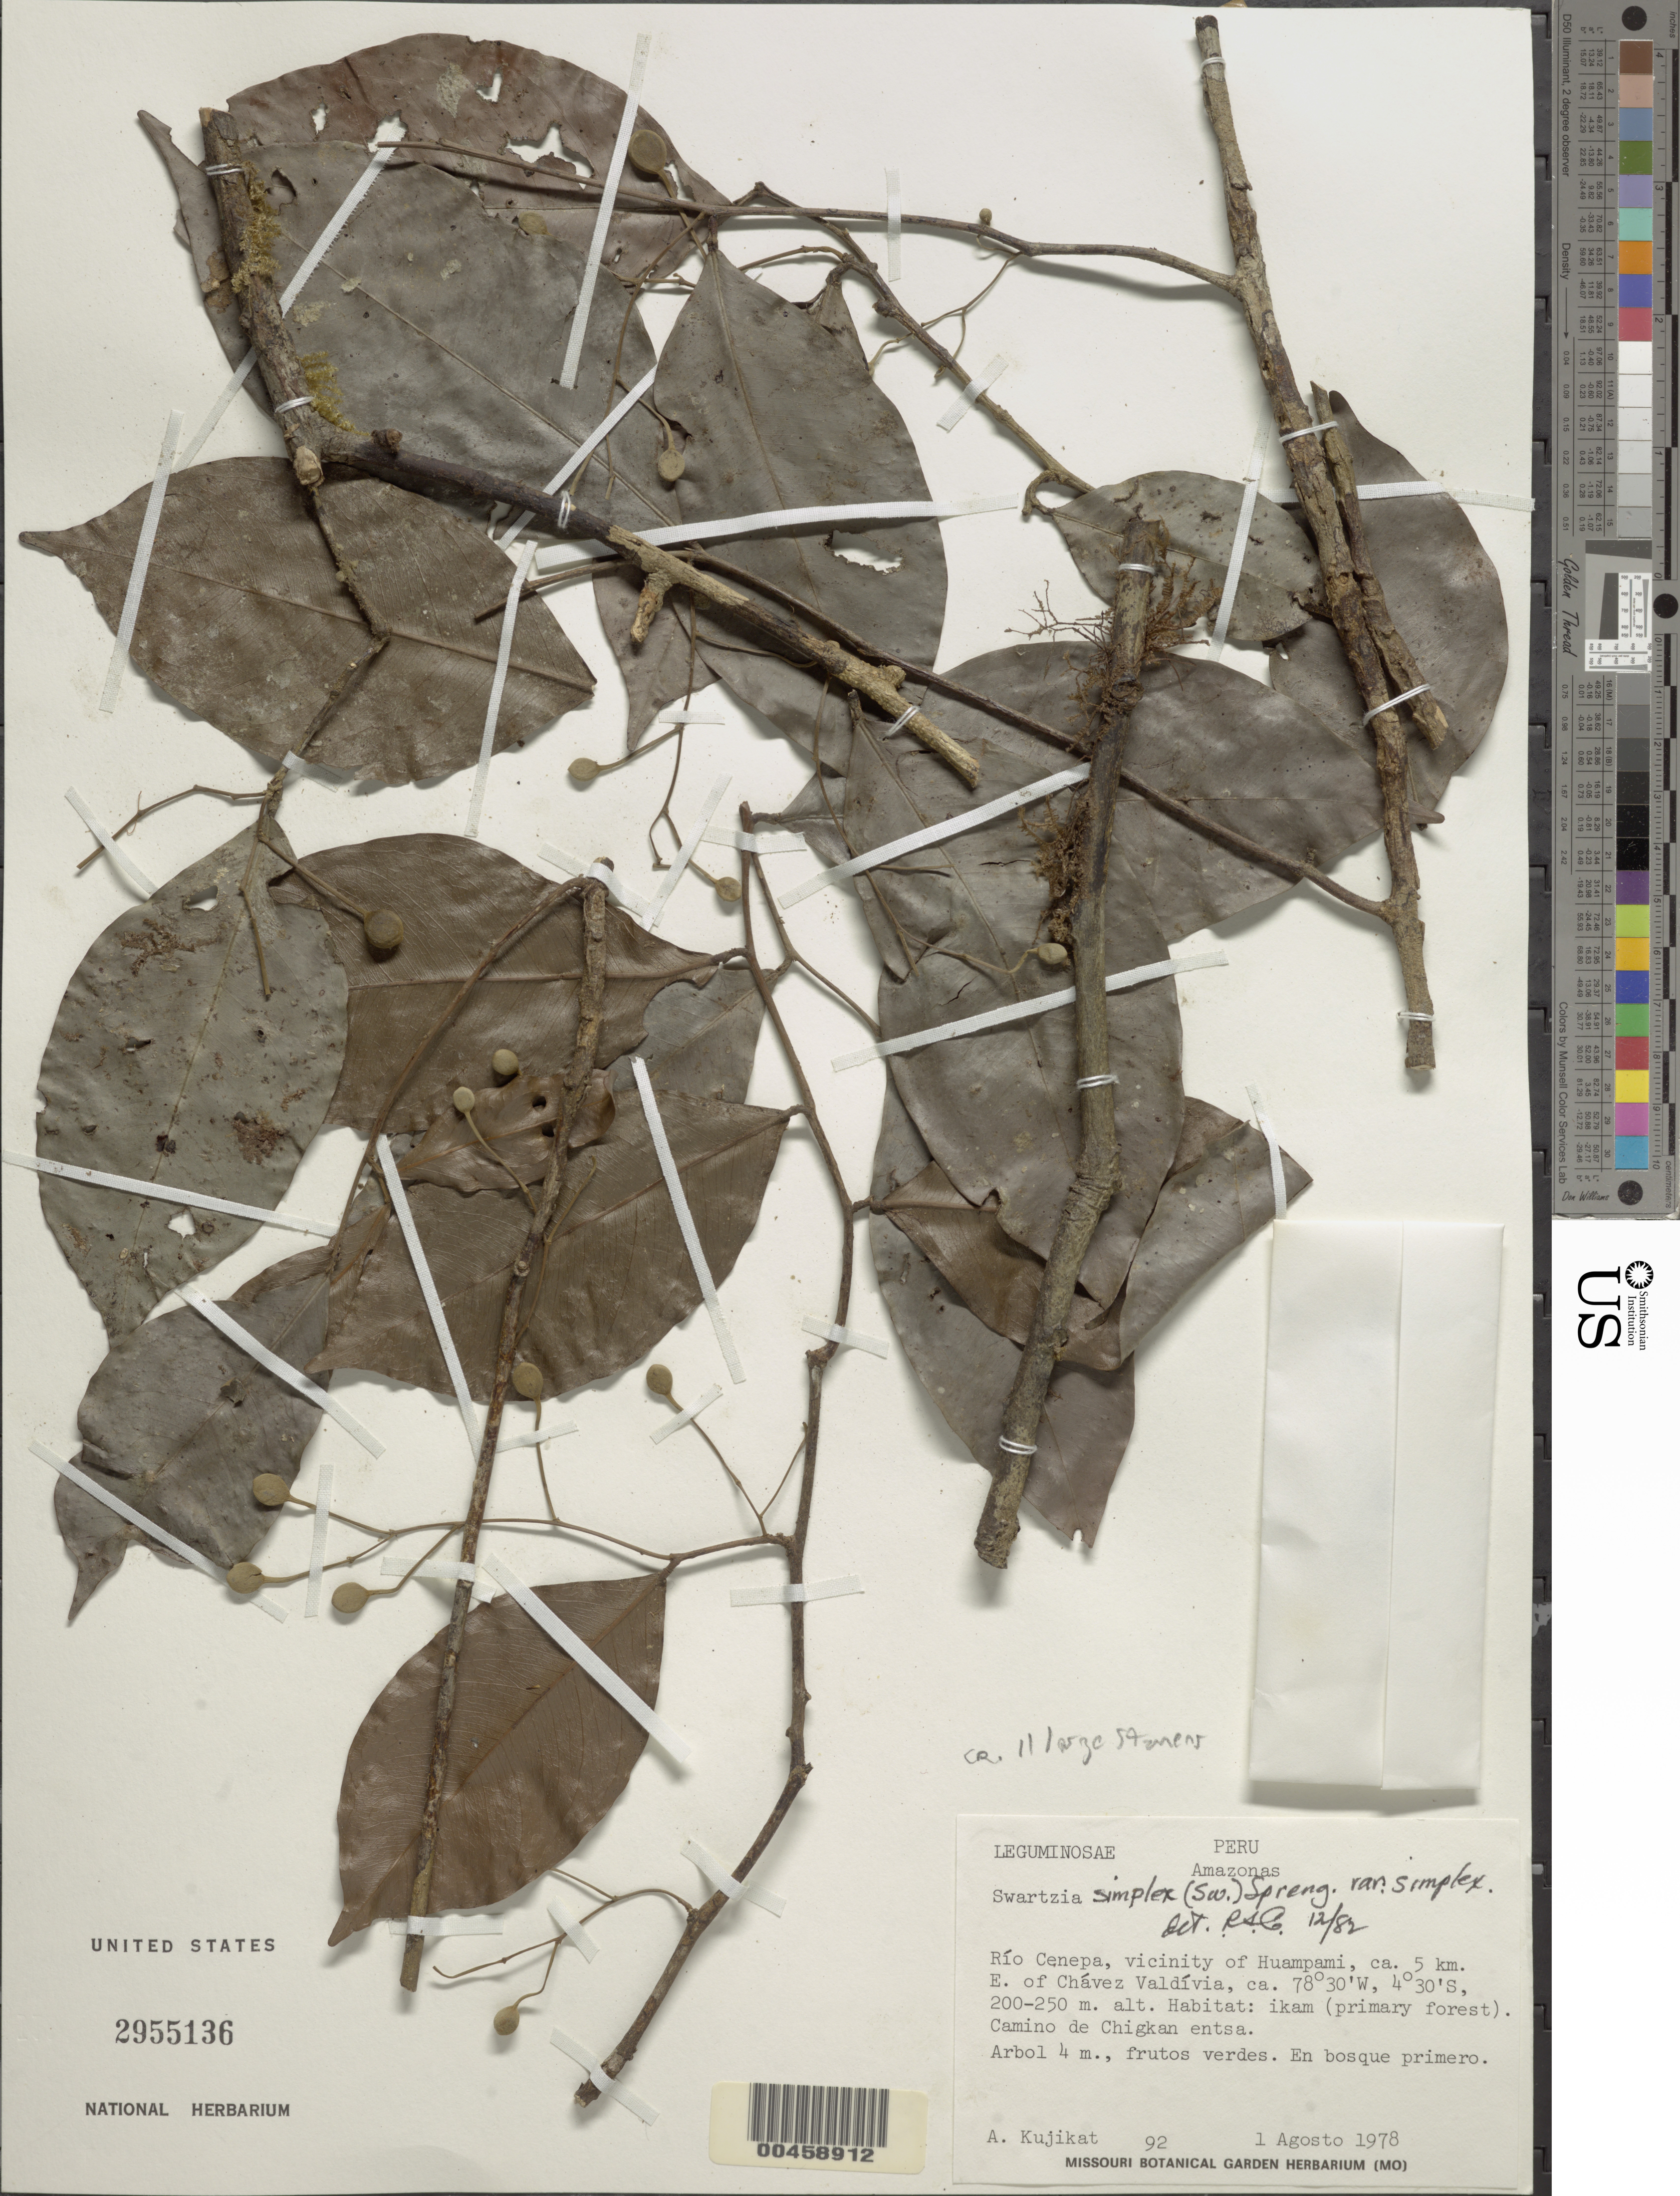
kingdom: Plantae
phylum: Tracheophyta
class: Magnoliopsida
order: Fabales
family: Fabaceae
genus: Swartzia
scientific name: Swartzia simplex var. ochnacea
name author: (DC.) R.S. Cowan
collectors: A. Kujikat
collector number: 92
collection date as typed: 01 Aug 1978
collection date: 1978-08-01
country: Peru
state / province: Amazonas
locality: Río Cenepa, vicinity of Huampami, ca. 5 km E of Chávez Valdivia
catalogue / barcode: US 2955136